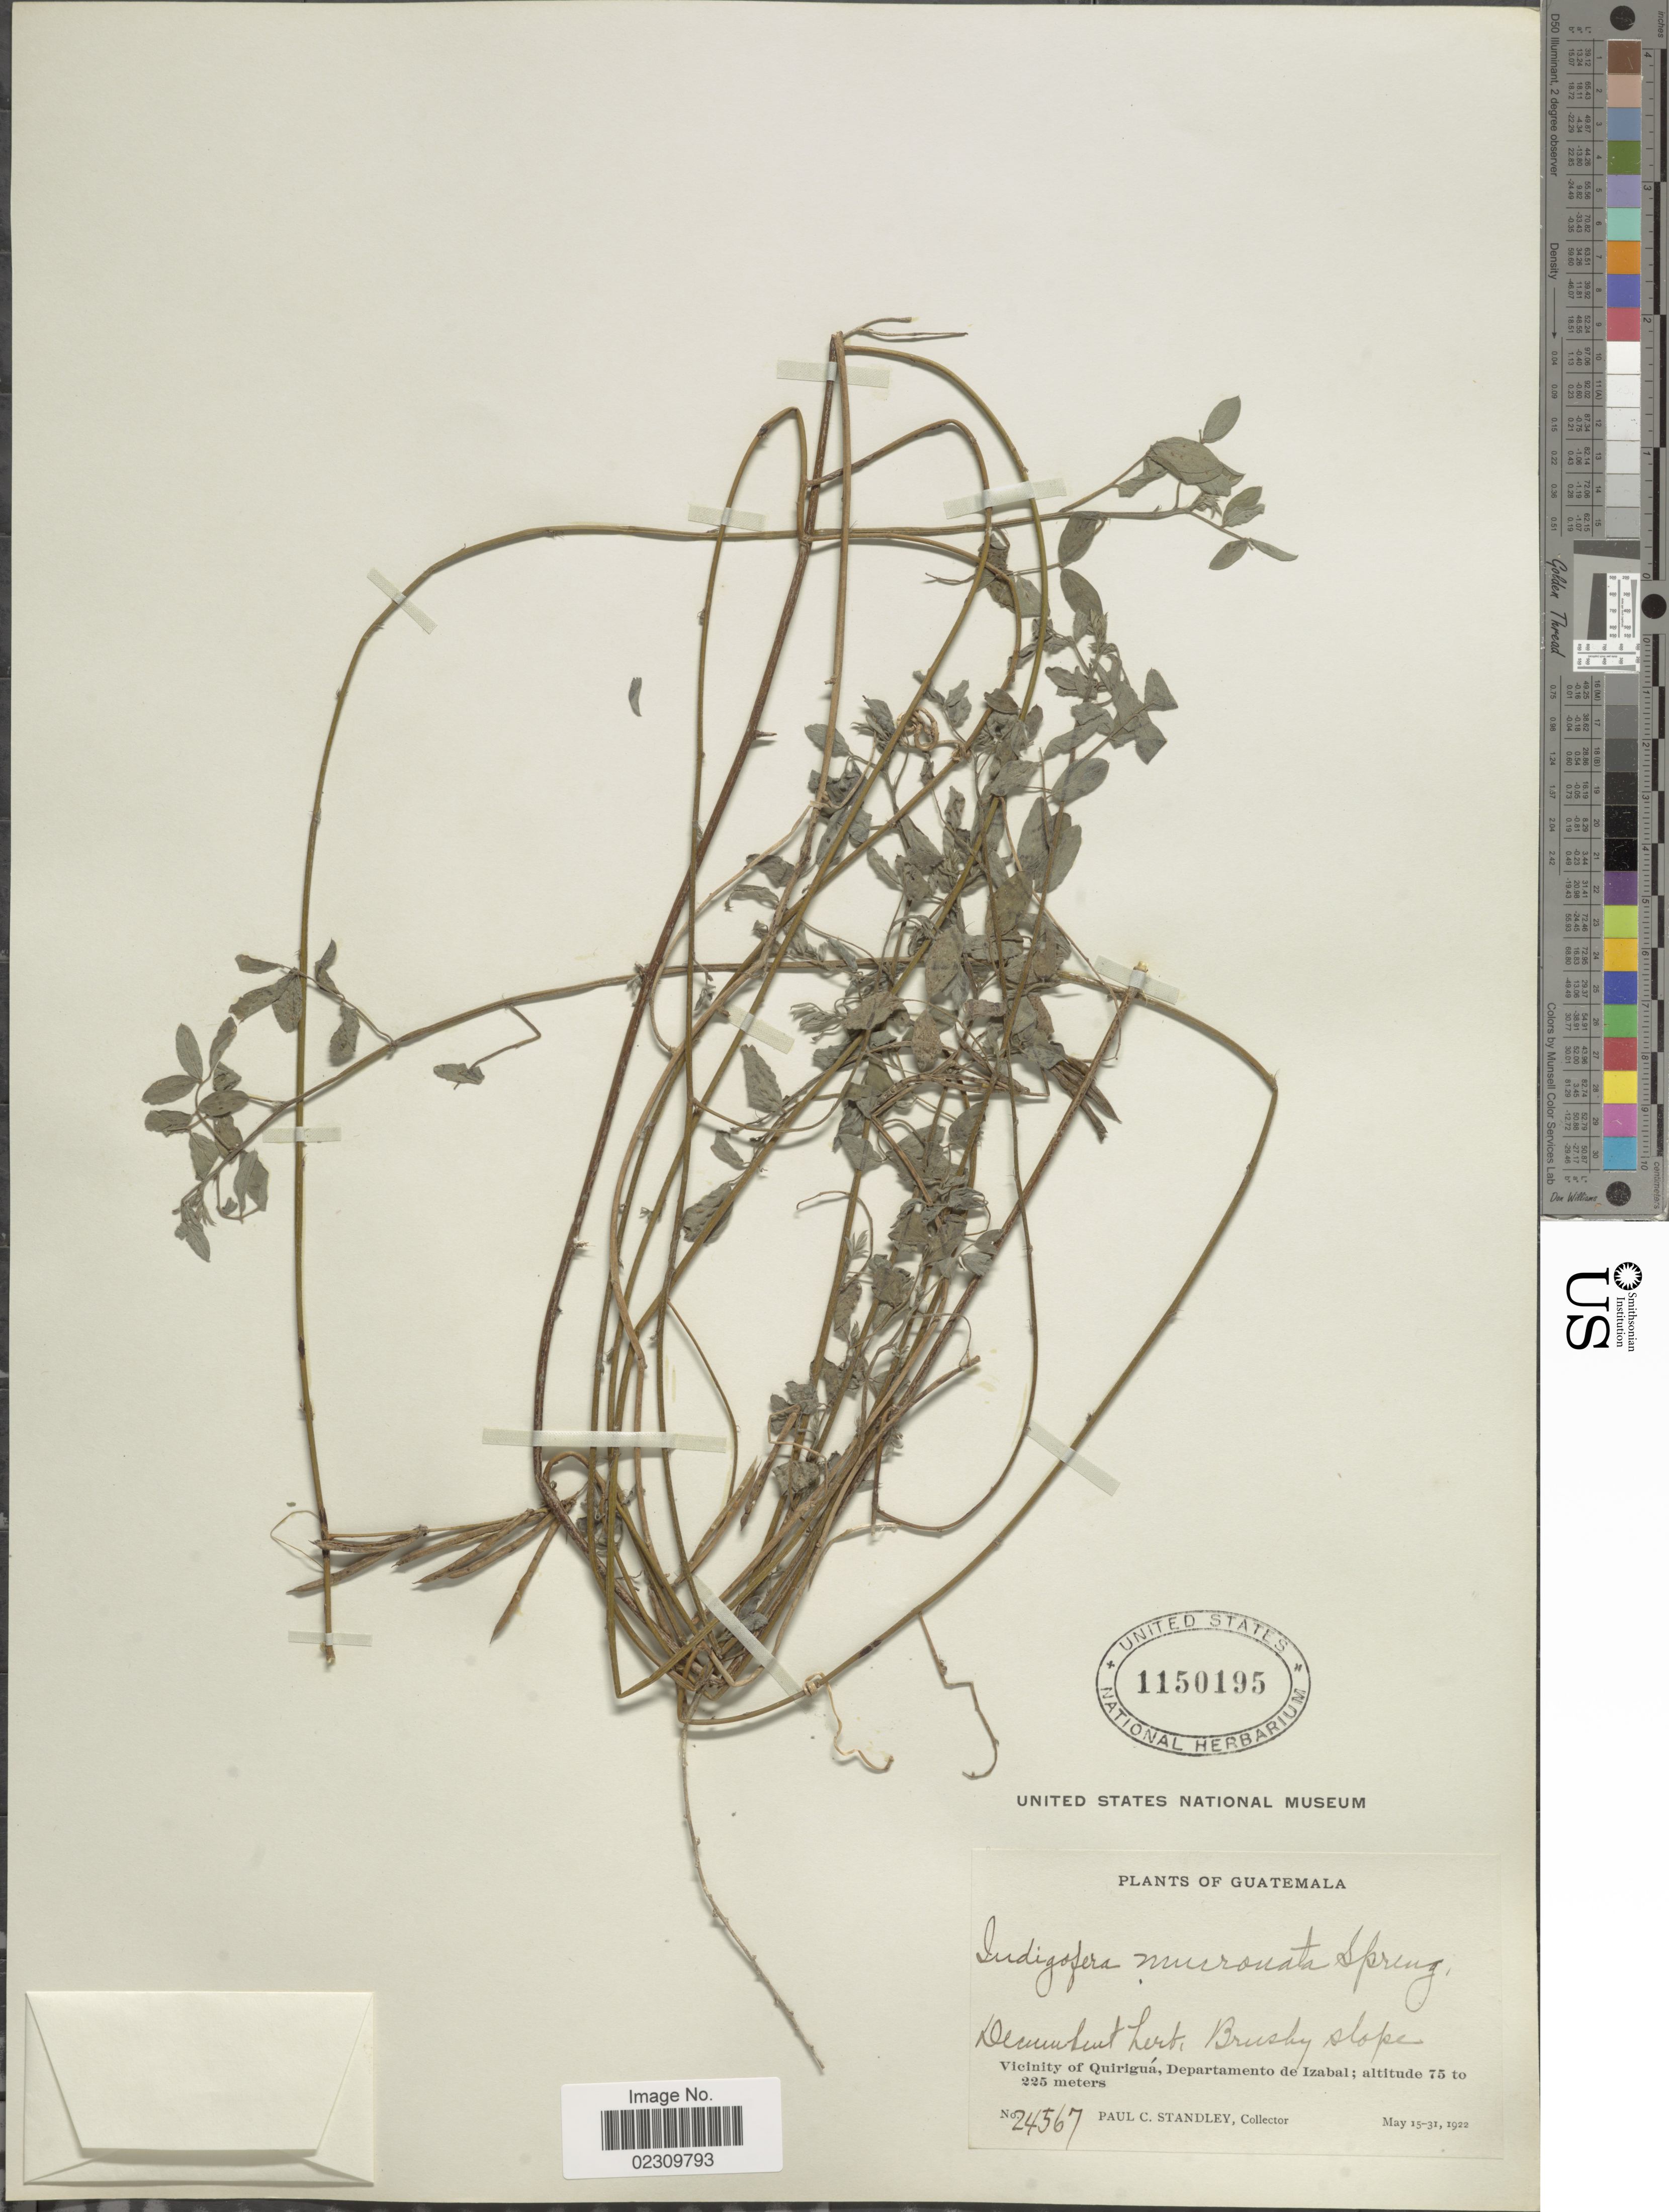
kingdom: Plantae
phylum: Tracheophyta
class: Magnoliopsida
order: Fabales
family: Fabaceae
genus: Indigofera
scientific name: Indigofera mucronata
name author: Lam.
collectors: P. C. Standley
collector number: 24567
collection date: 1922-05-15/1922-05-31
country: Guatemala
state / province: Izabal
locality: Vicinity of Quirigua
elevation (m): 75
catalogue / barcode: US 1150195